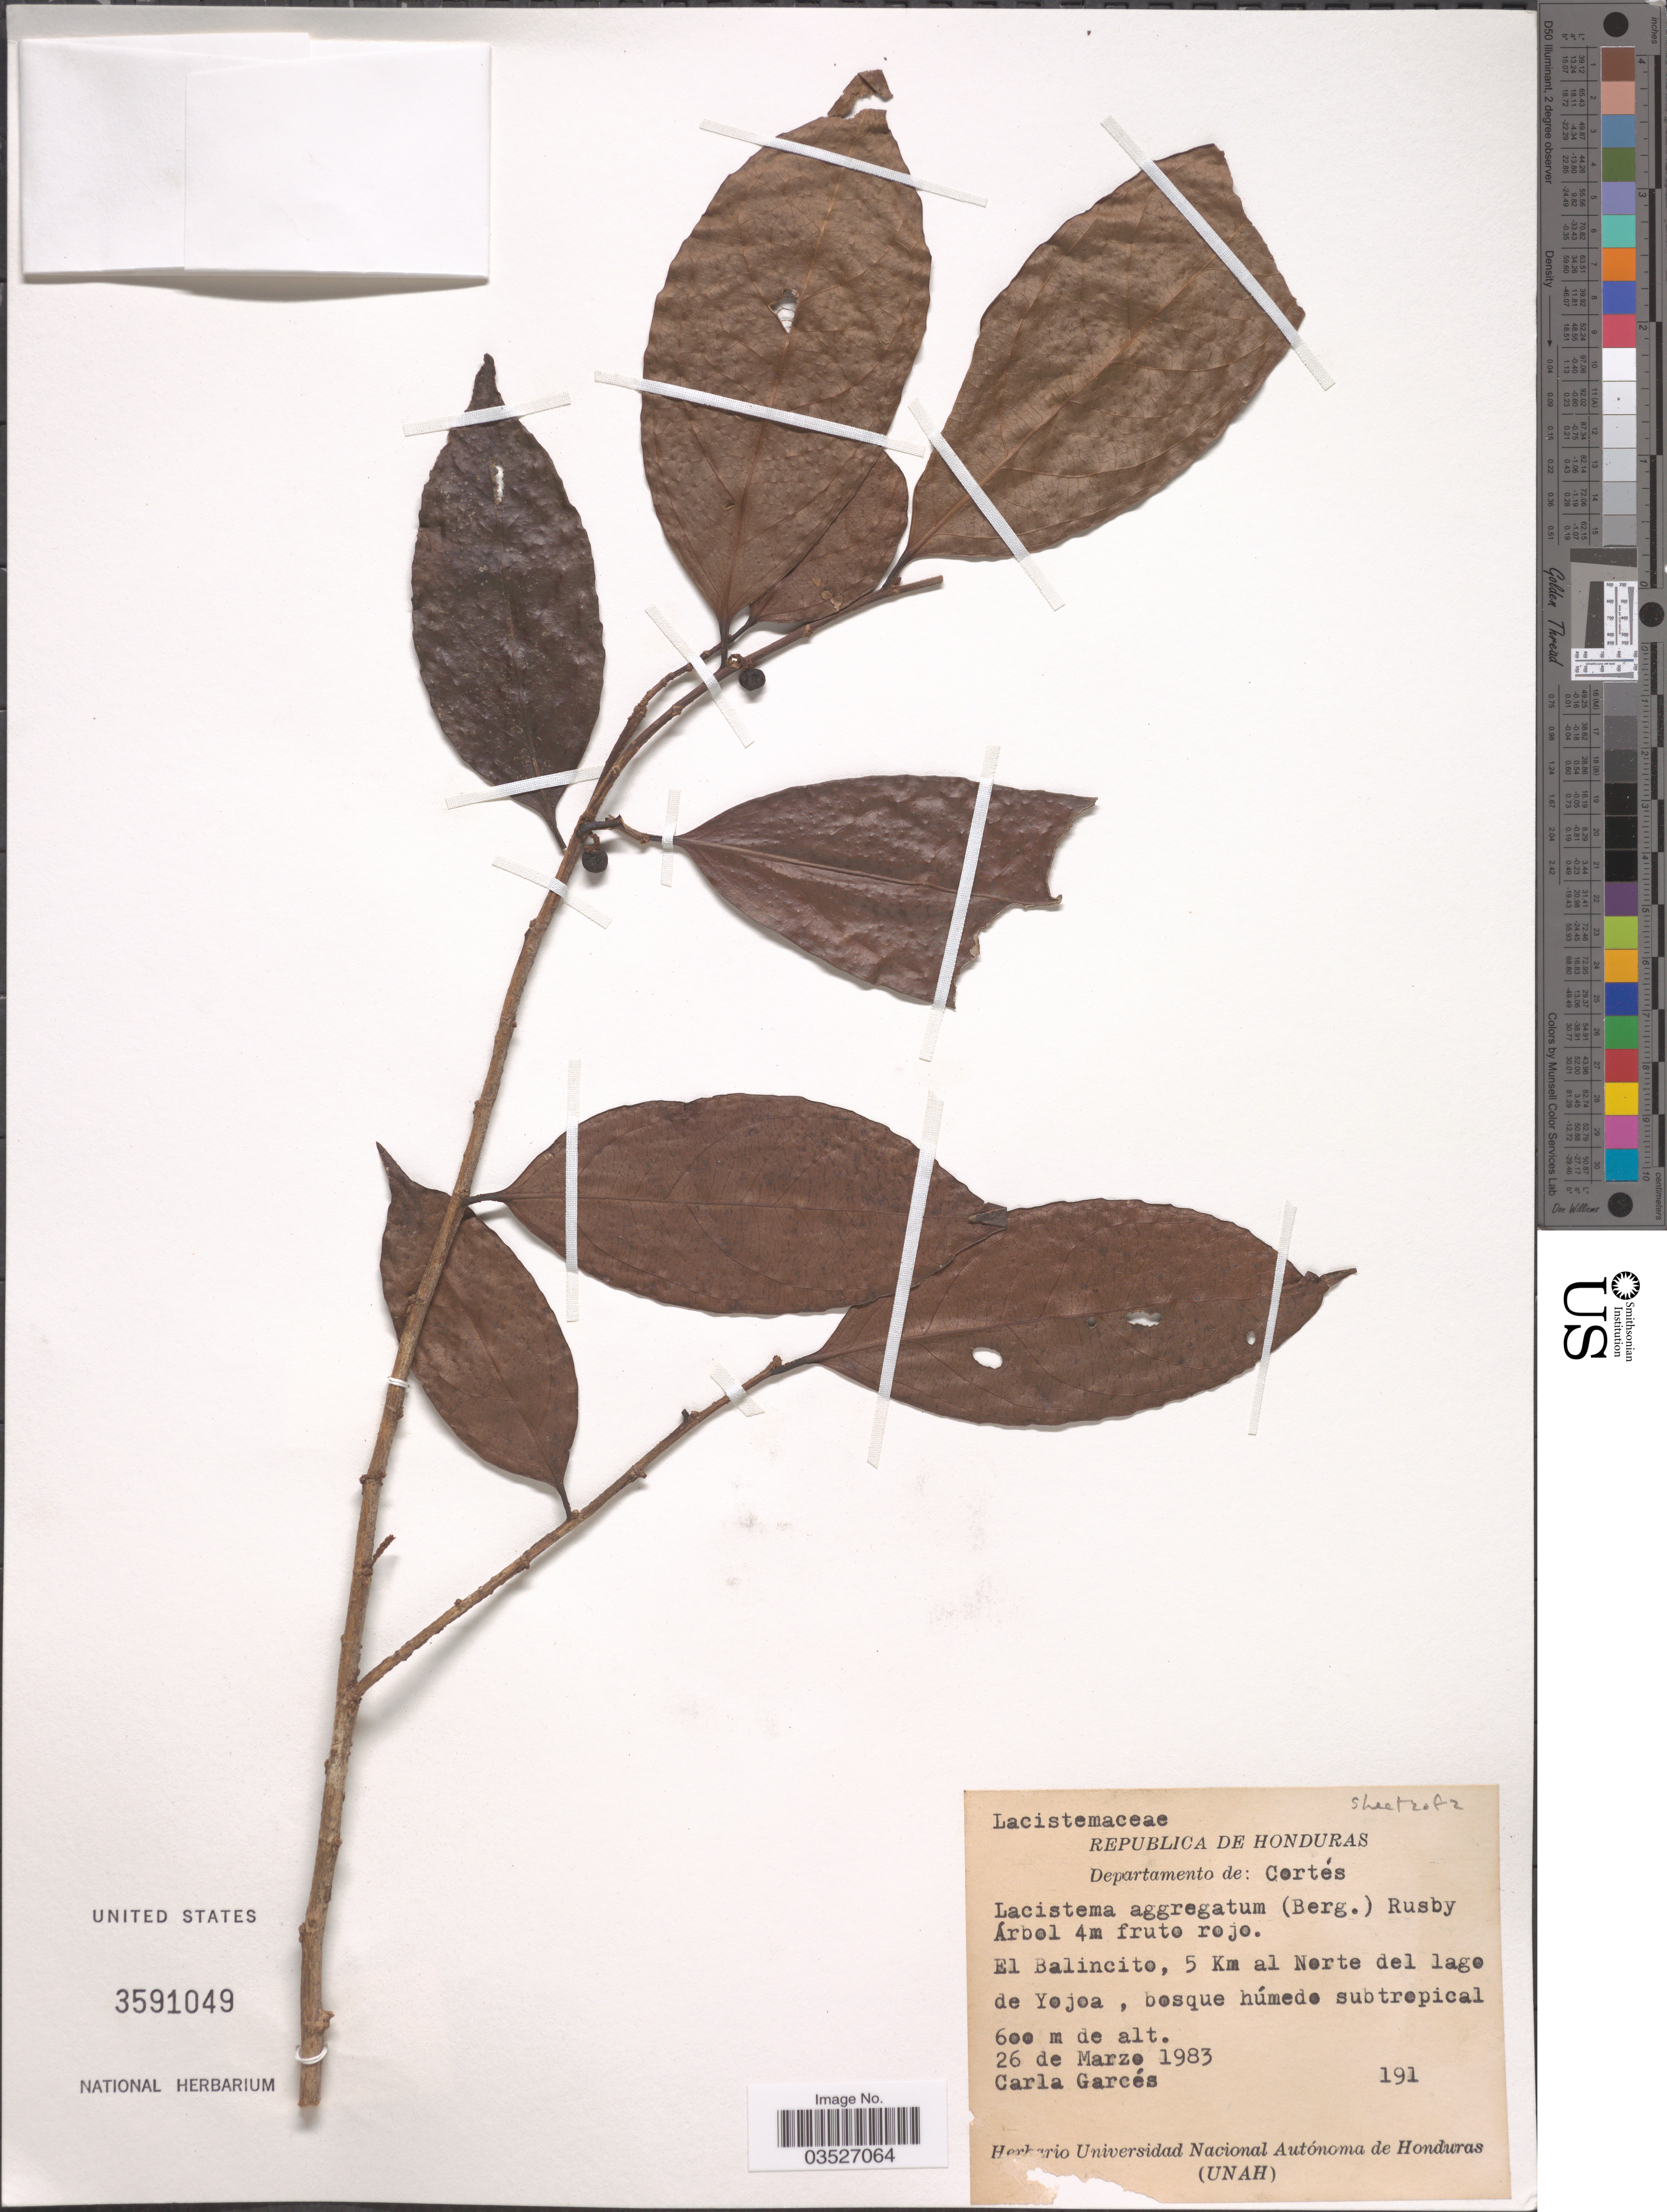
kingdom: Plantae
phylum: Tracheophyta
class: Magnoliopsida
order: Malpighiales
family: Lacistemataceae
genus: Lacistema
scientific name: Lacistema aggregatum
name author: (P.J. Bergius) Rusby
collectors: C. Garces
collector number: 191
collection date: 1983-03-26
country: Honduras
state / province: Cortés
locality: Departamento de: Cortés. El Balincito, 5 Km al Norte del lago de Yojoa, bosque húmedo subtropical.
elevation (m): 600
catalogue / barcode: US 3591049